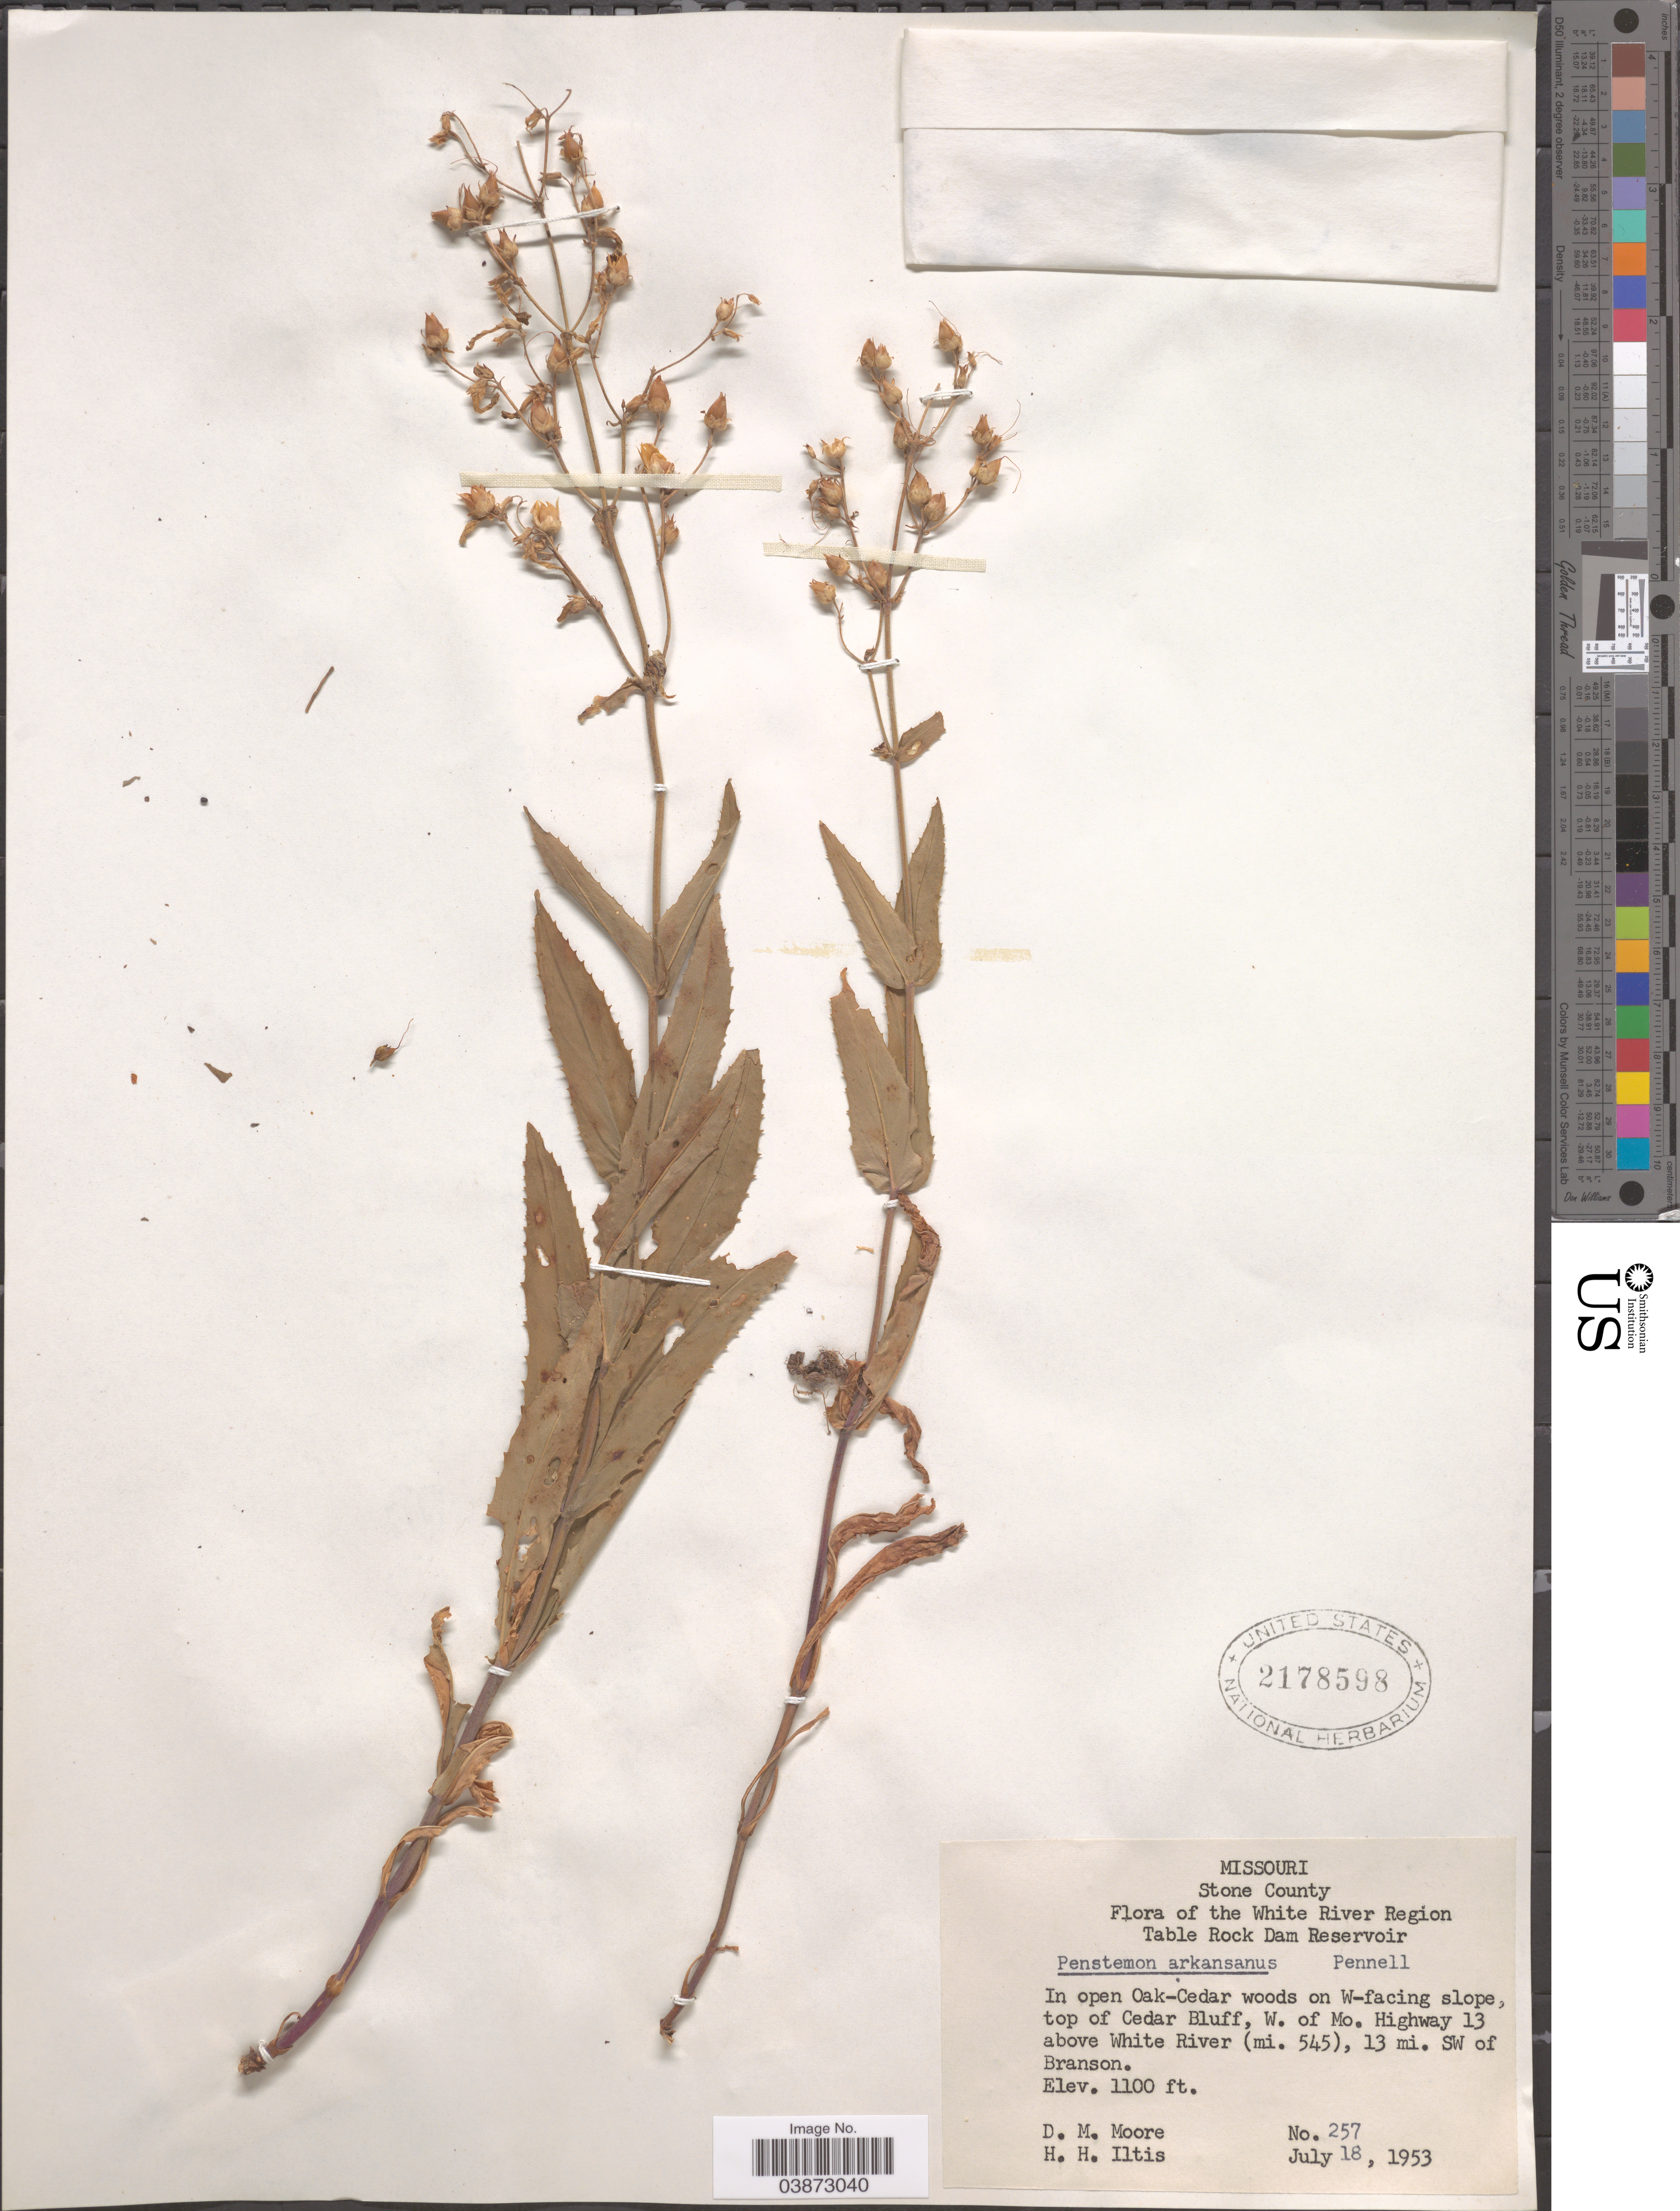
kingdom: Plantae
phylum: Tracheophyta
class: Magnoliopsida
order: Lamiales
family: Plantaginaceae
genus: Penstemon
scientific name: Penstemon arkansanus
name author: Pennell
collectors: D. Moore & H. H. Iltis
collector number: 257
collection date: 1953-07-18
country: United States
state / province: Missouri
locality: Stone County. The White River Region. Table Rock Dam Reservoir. In open Oak-Cedar woods on W-facing slope, top of Cedar Bluff, W. of Mo. Highway 13 above White River (mi. 545), 13 mi. SW of Branson.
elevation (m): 335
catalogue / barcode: US 2178598